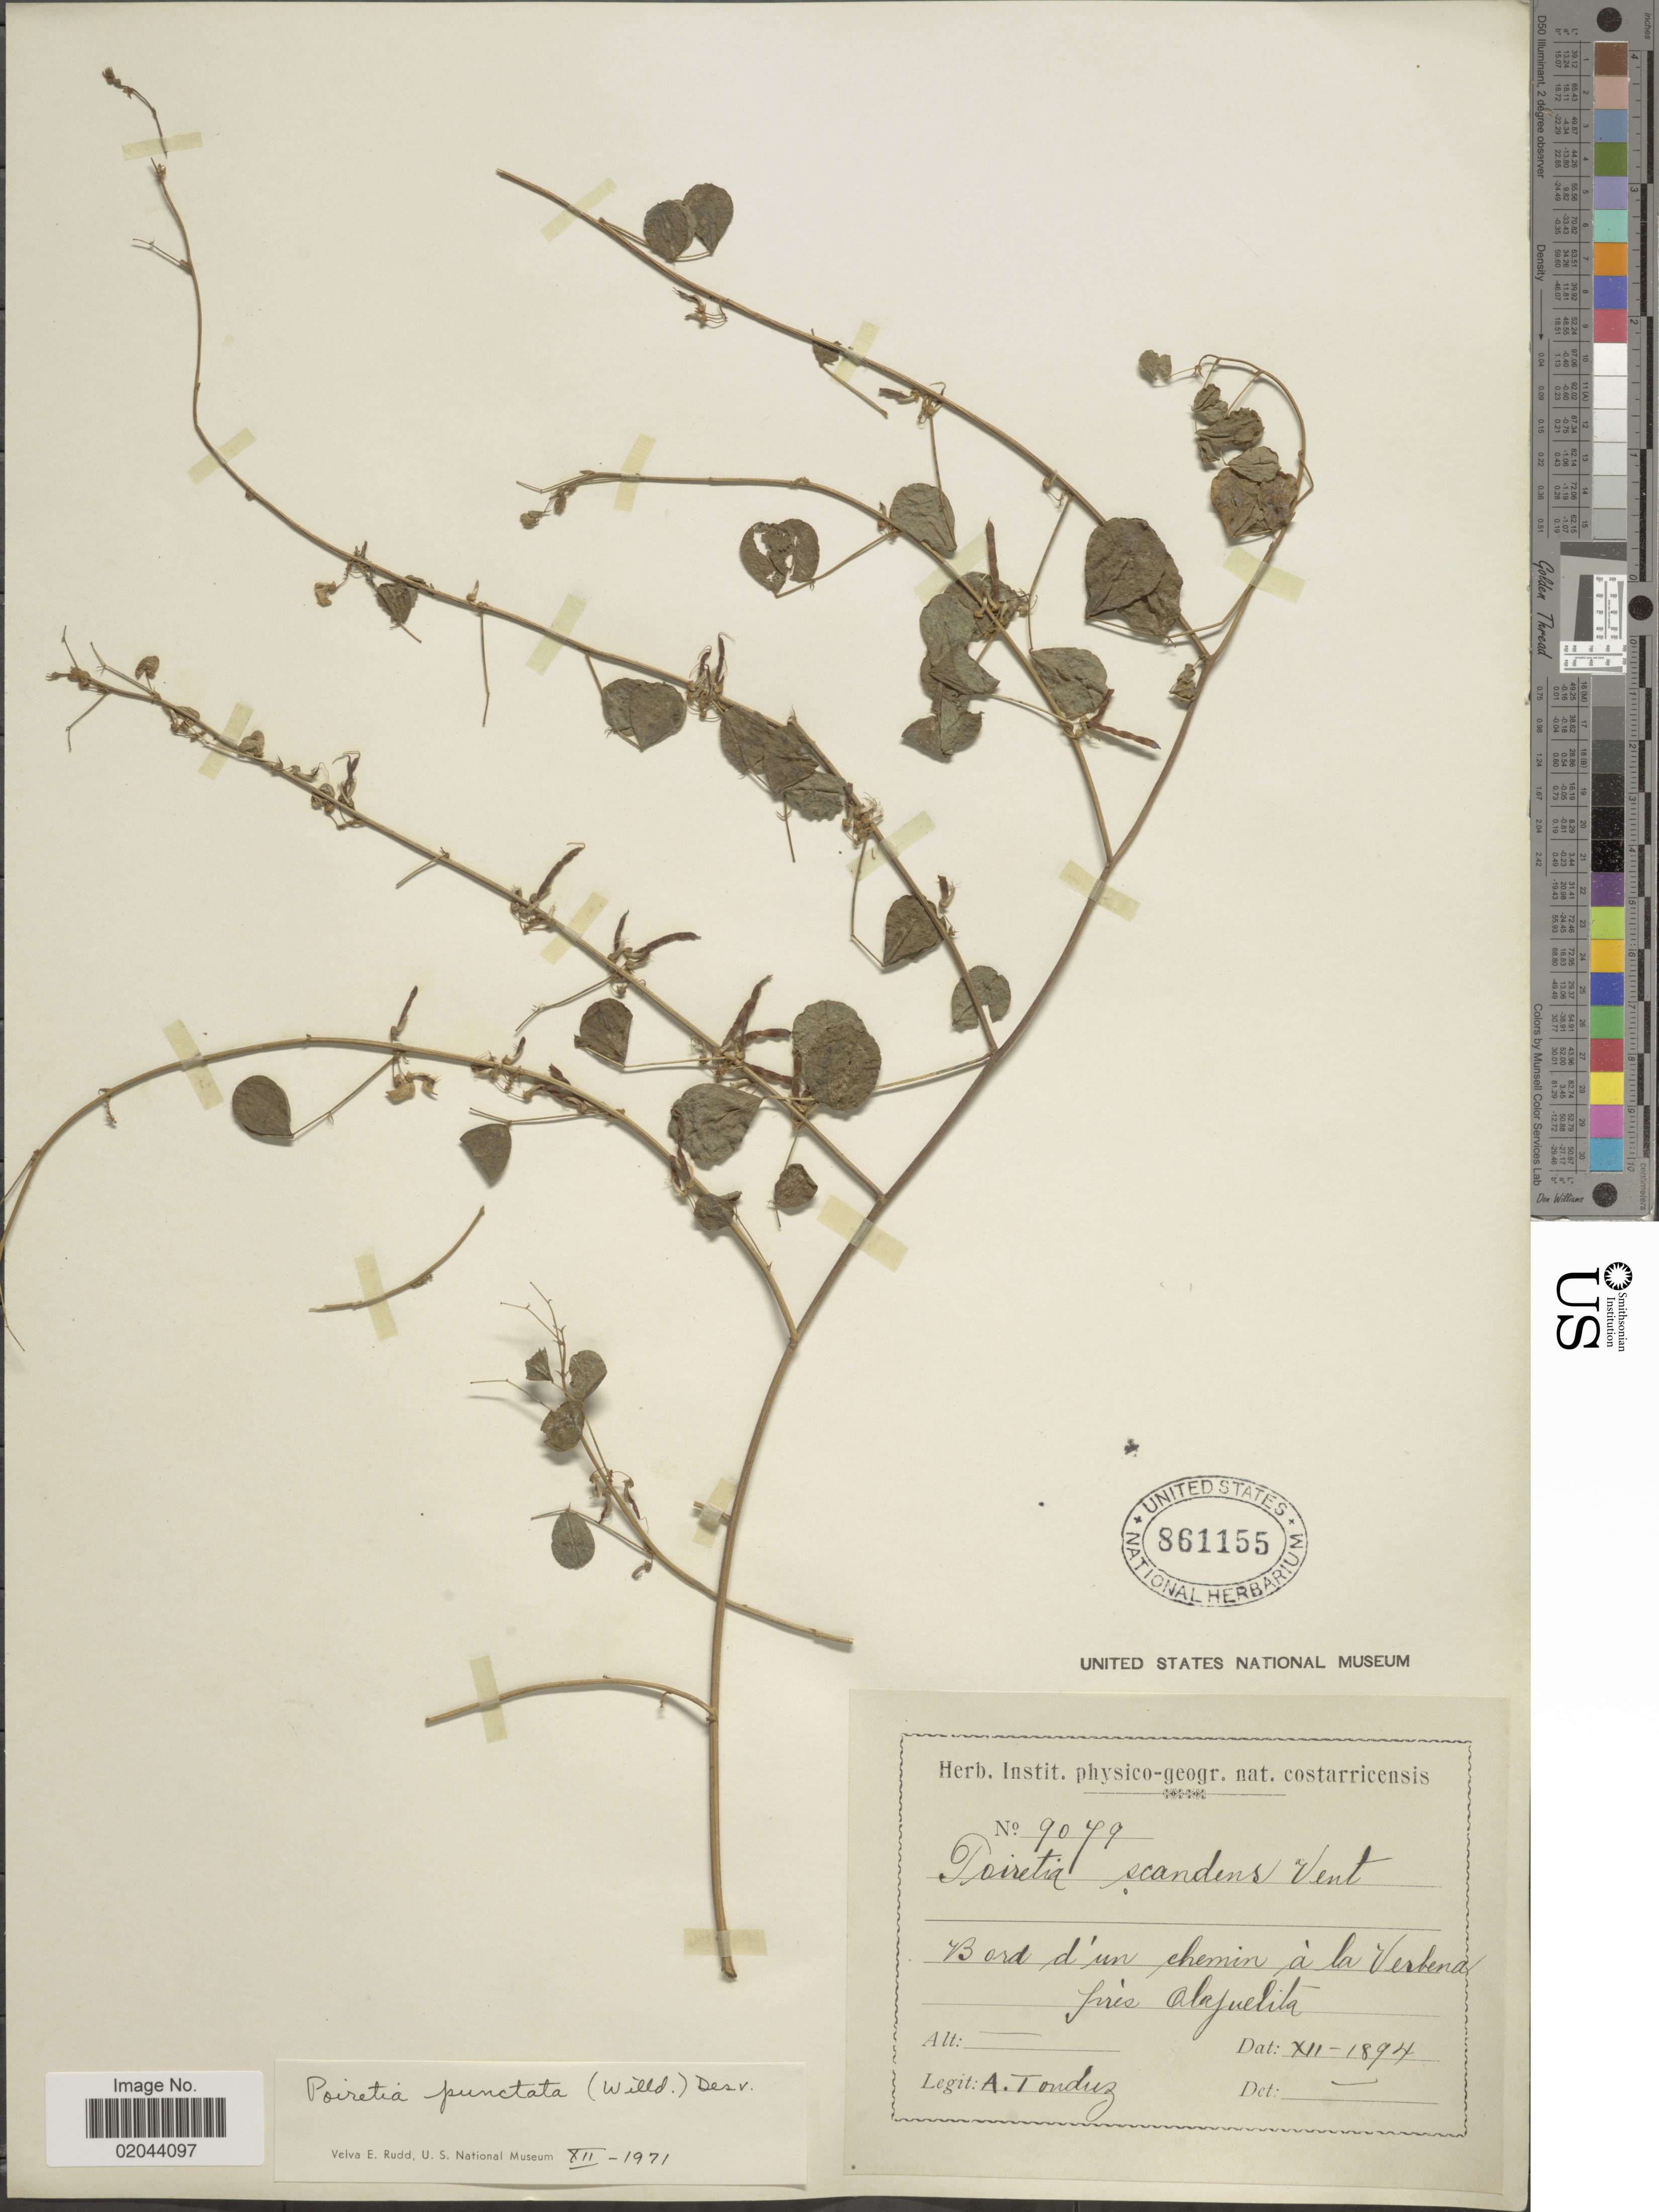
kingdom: Plantae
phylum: Tracheophyta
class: Magnoliopsida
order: Fabales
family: Fabaceae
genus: Poiretia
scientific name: Poiretia scandens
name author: Vent.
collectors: A. Tonduz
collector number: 9079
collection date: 1894-12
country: Costa Rica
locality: Bord d'un chemin á la Verbena prés Alajuelita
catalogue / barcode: US 861155